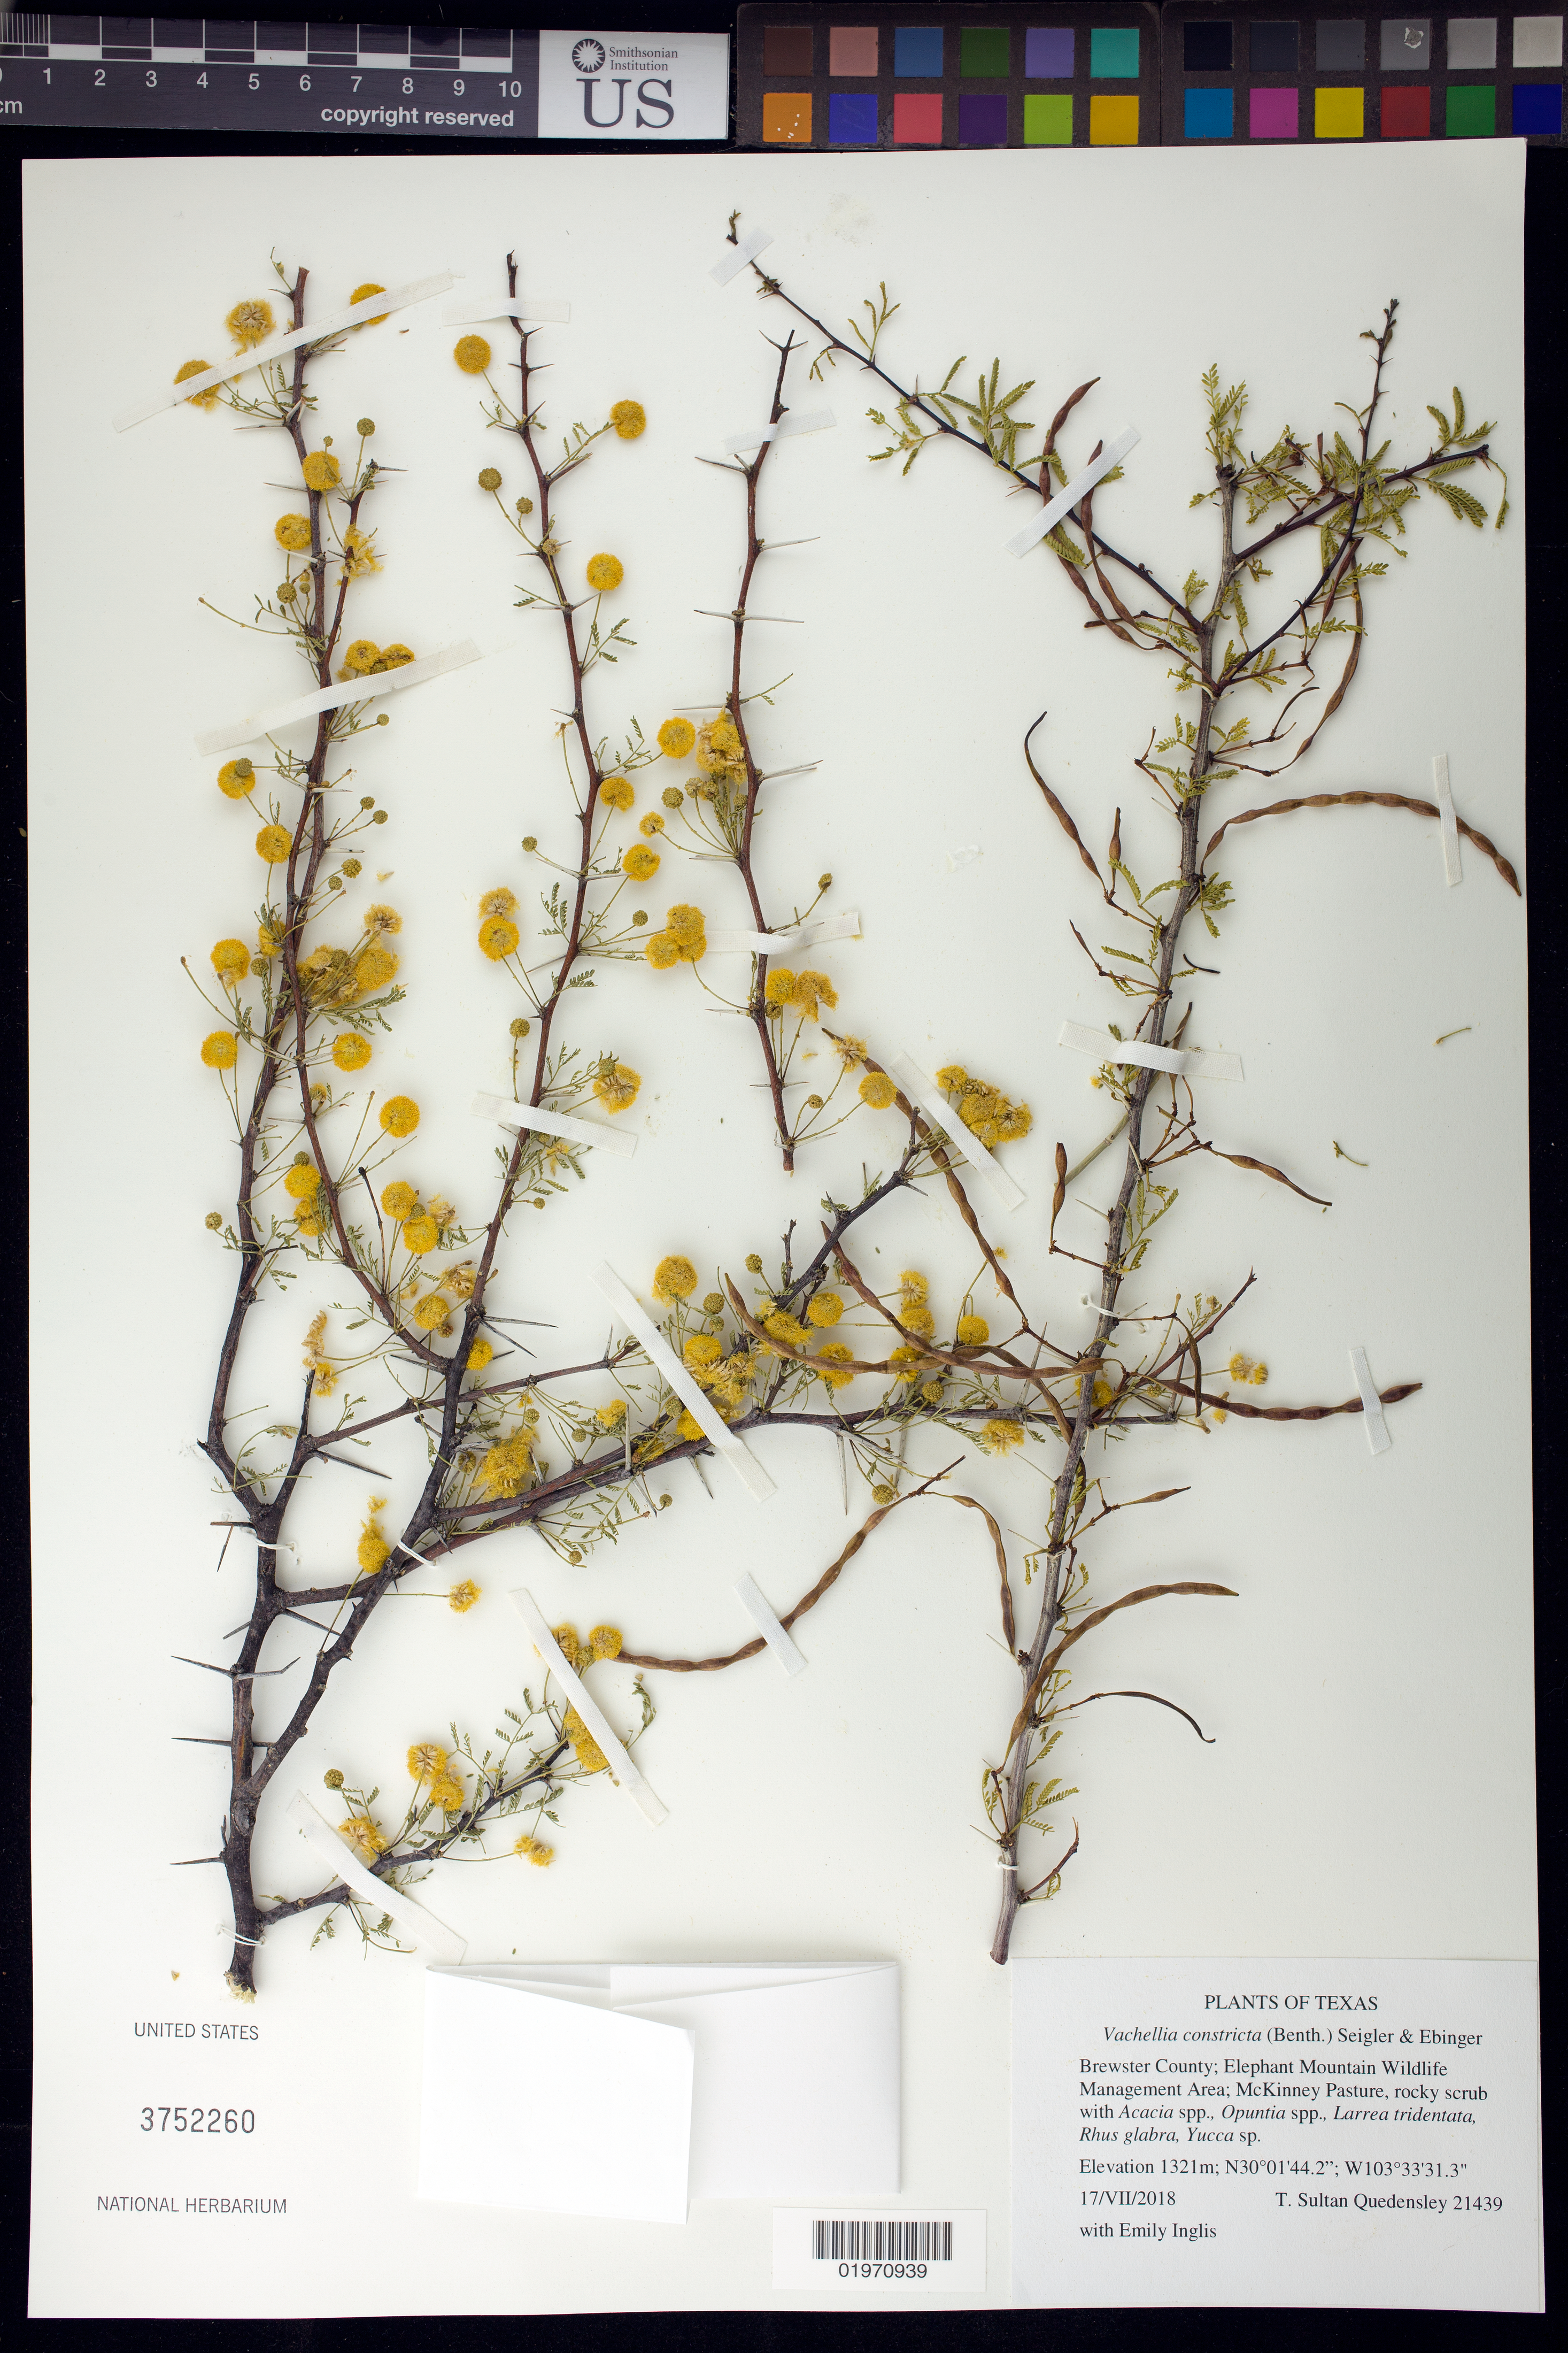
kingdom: Plantae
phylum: Tracheophyta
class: Magnoliopsida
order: Fabales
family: Fabaceae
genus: Vachellia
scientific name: Vachellia constricta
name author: (Benth.) Seigler & Ebinger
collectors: T. S. Quedensley & E. Inglis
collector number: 21439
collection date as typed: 17 Jul 2018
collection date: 2018-07-17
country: United States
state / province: Texas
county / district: Brewster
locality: Elephant Mountain Wildlife Management Area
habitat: Acacia spp., Opuntia spp., Larrea tridentata, Rhus glabra, Yucca sp.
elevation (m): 1321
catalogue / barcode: US 3752260